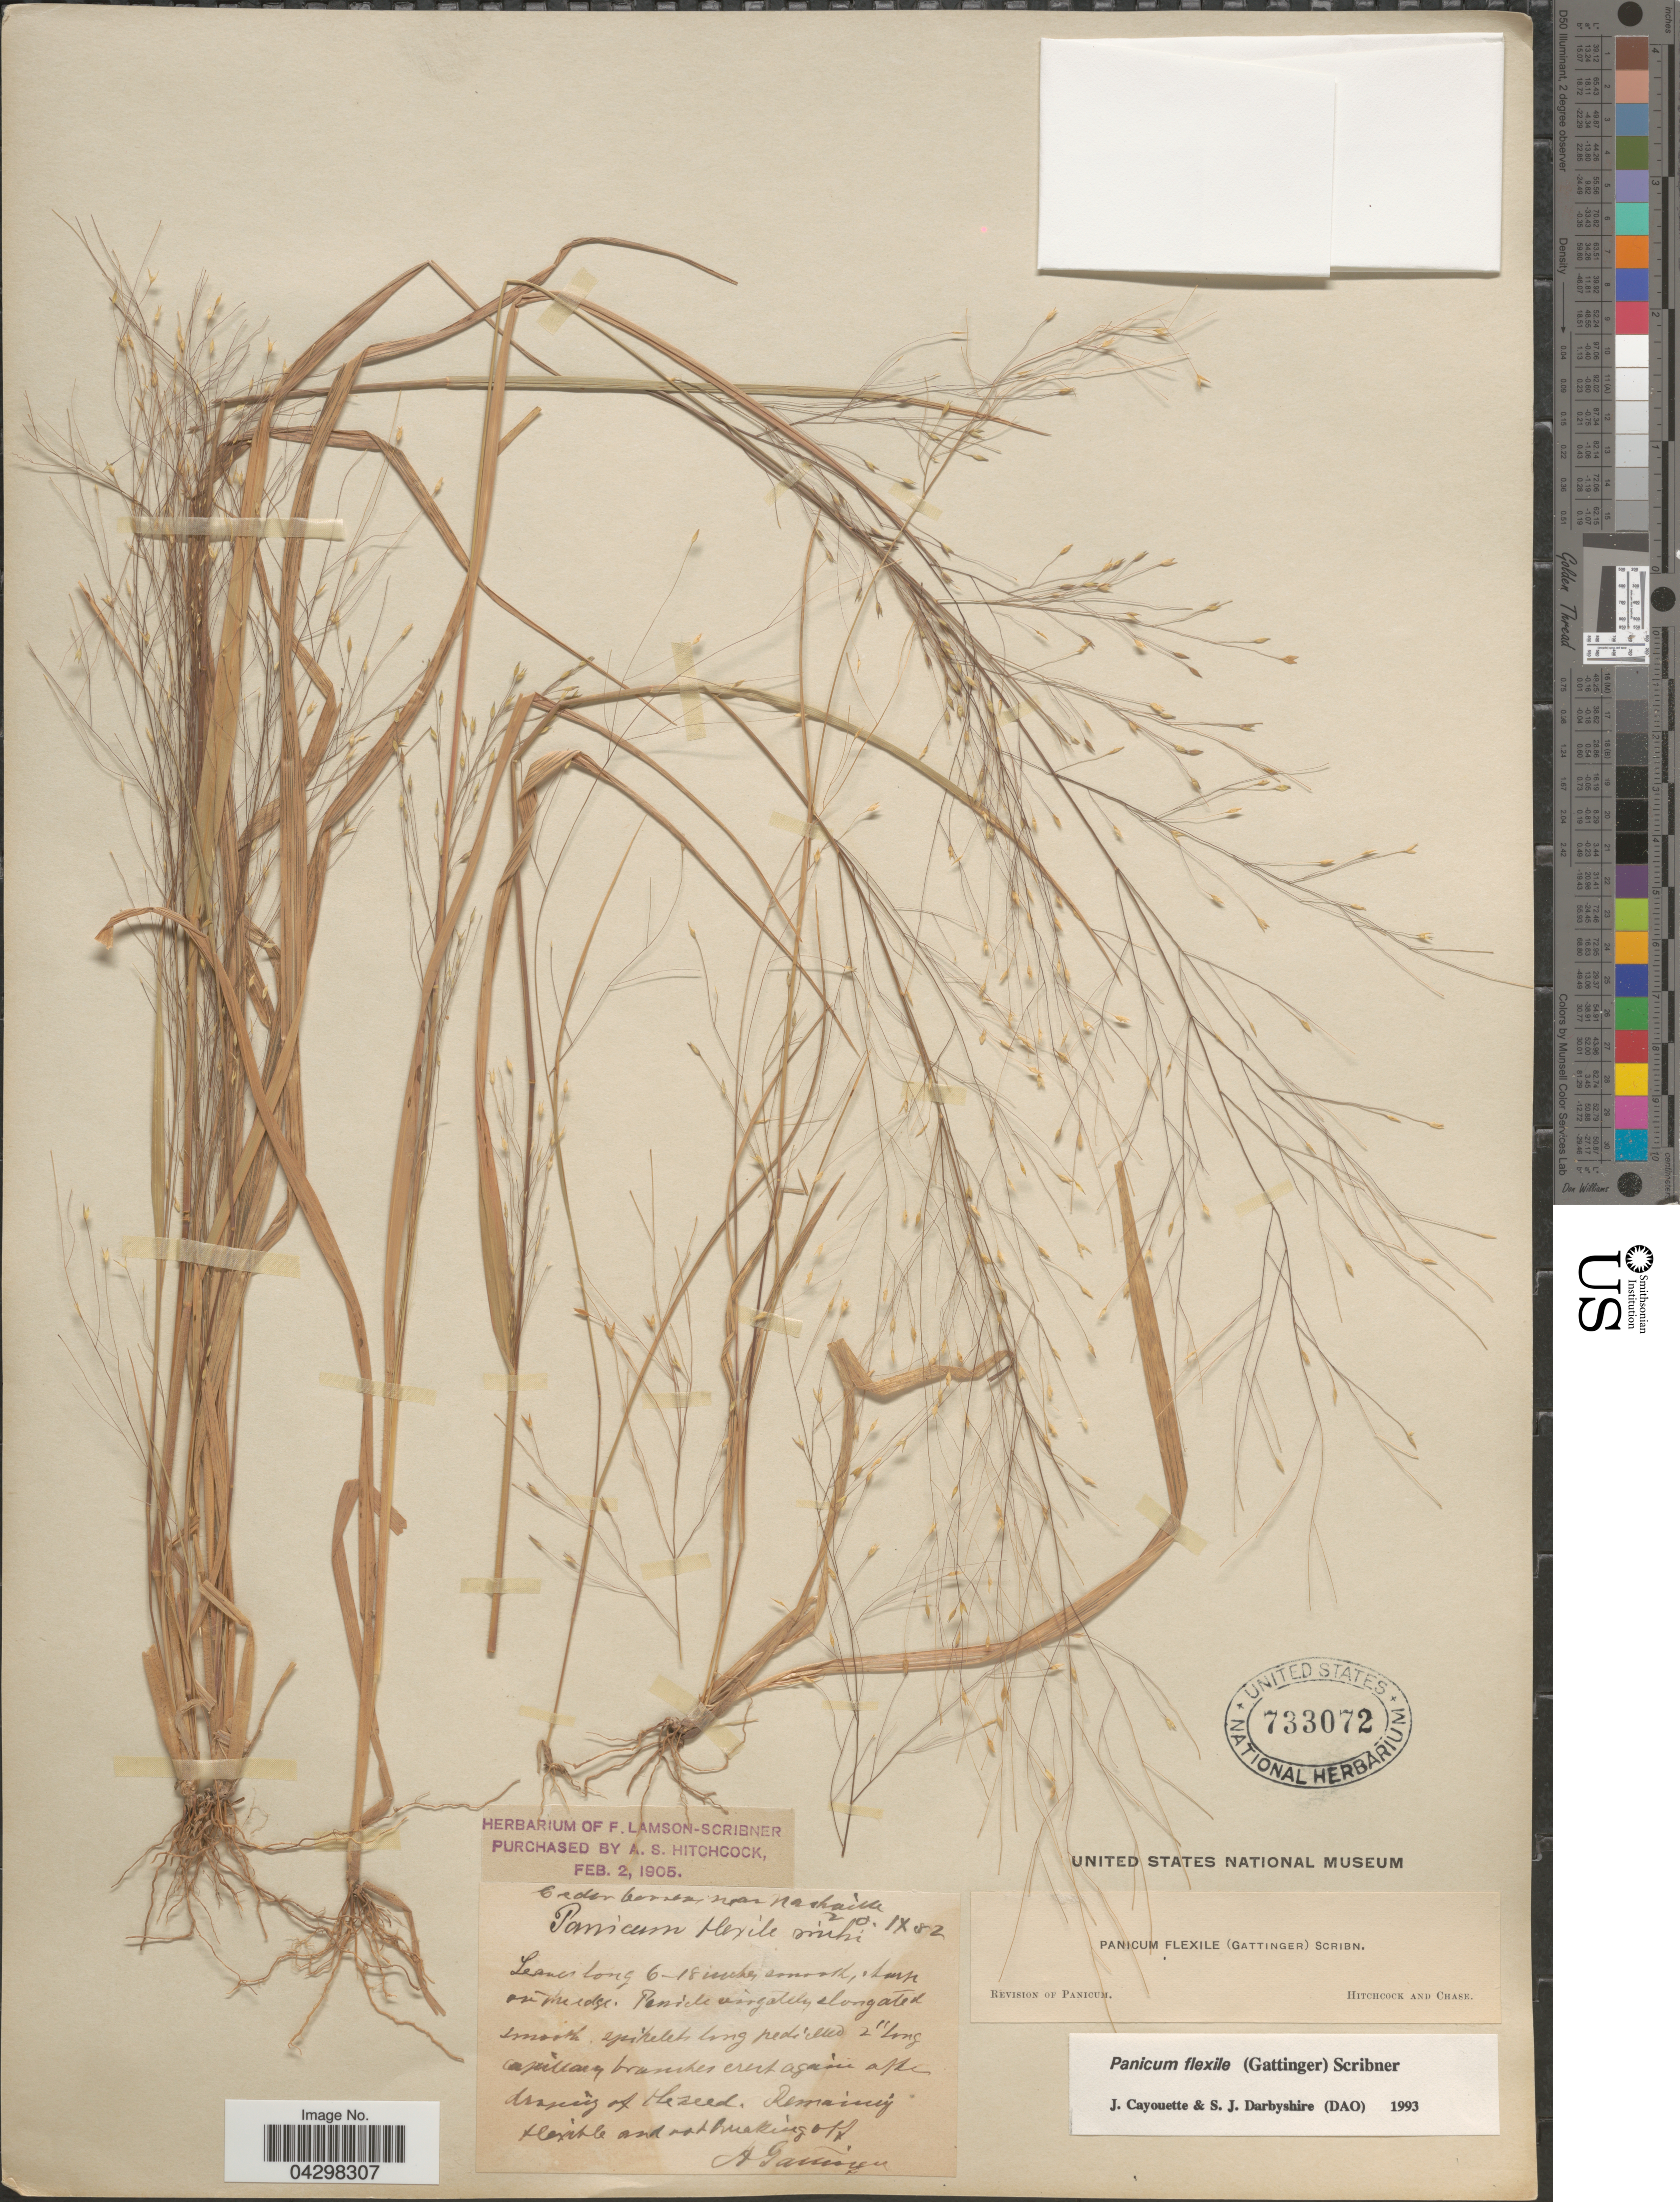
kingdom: Plantae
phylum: Tracheophyta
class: Liliopsida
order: Poales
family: Poaceae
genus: Panicum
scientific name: Panicum flexile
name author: (Gatt.) Scribn.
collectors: A. Gattinger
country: United States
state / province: Tennessee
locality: Cedar barrens near Nashville.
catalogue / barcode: US 733072